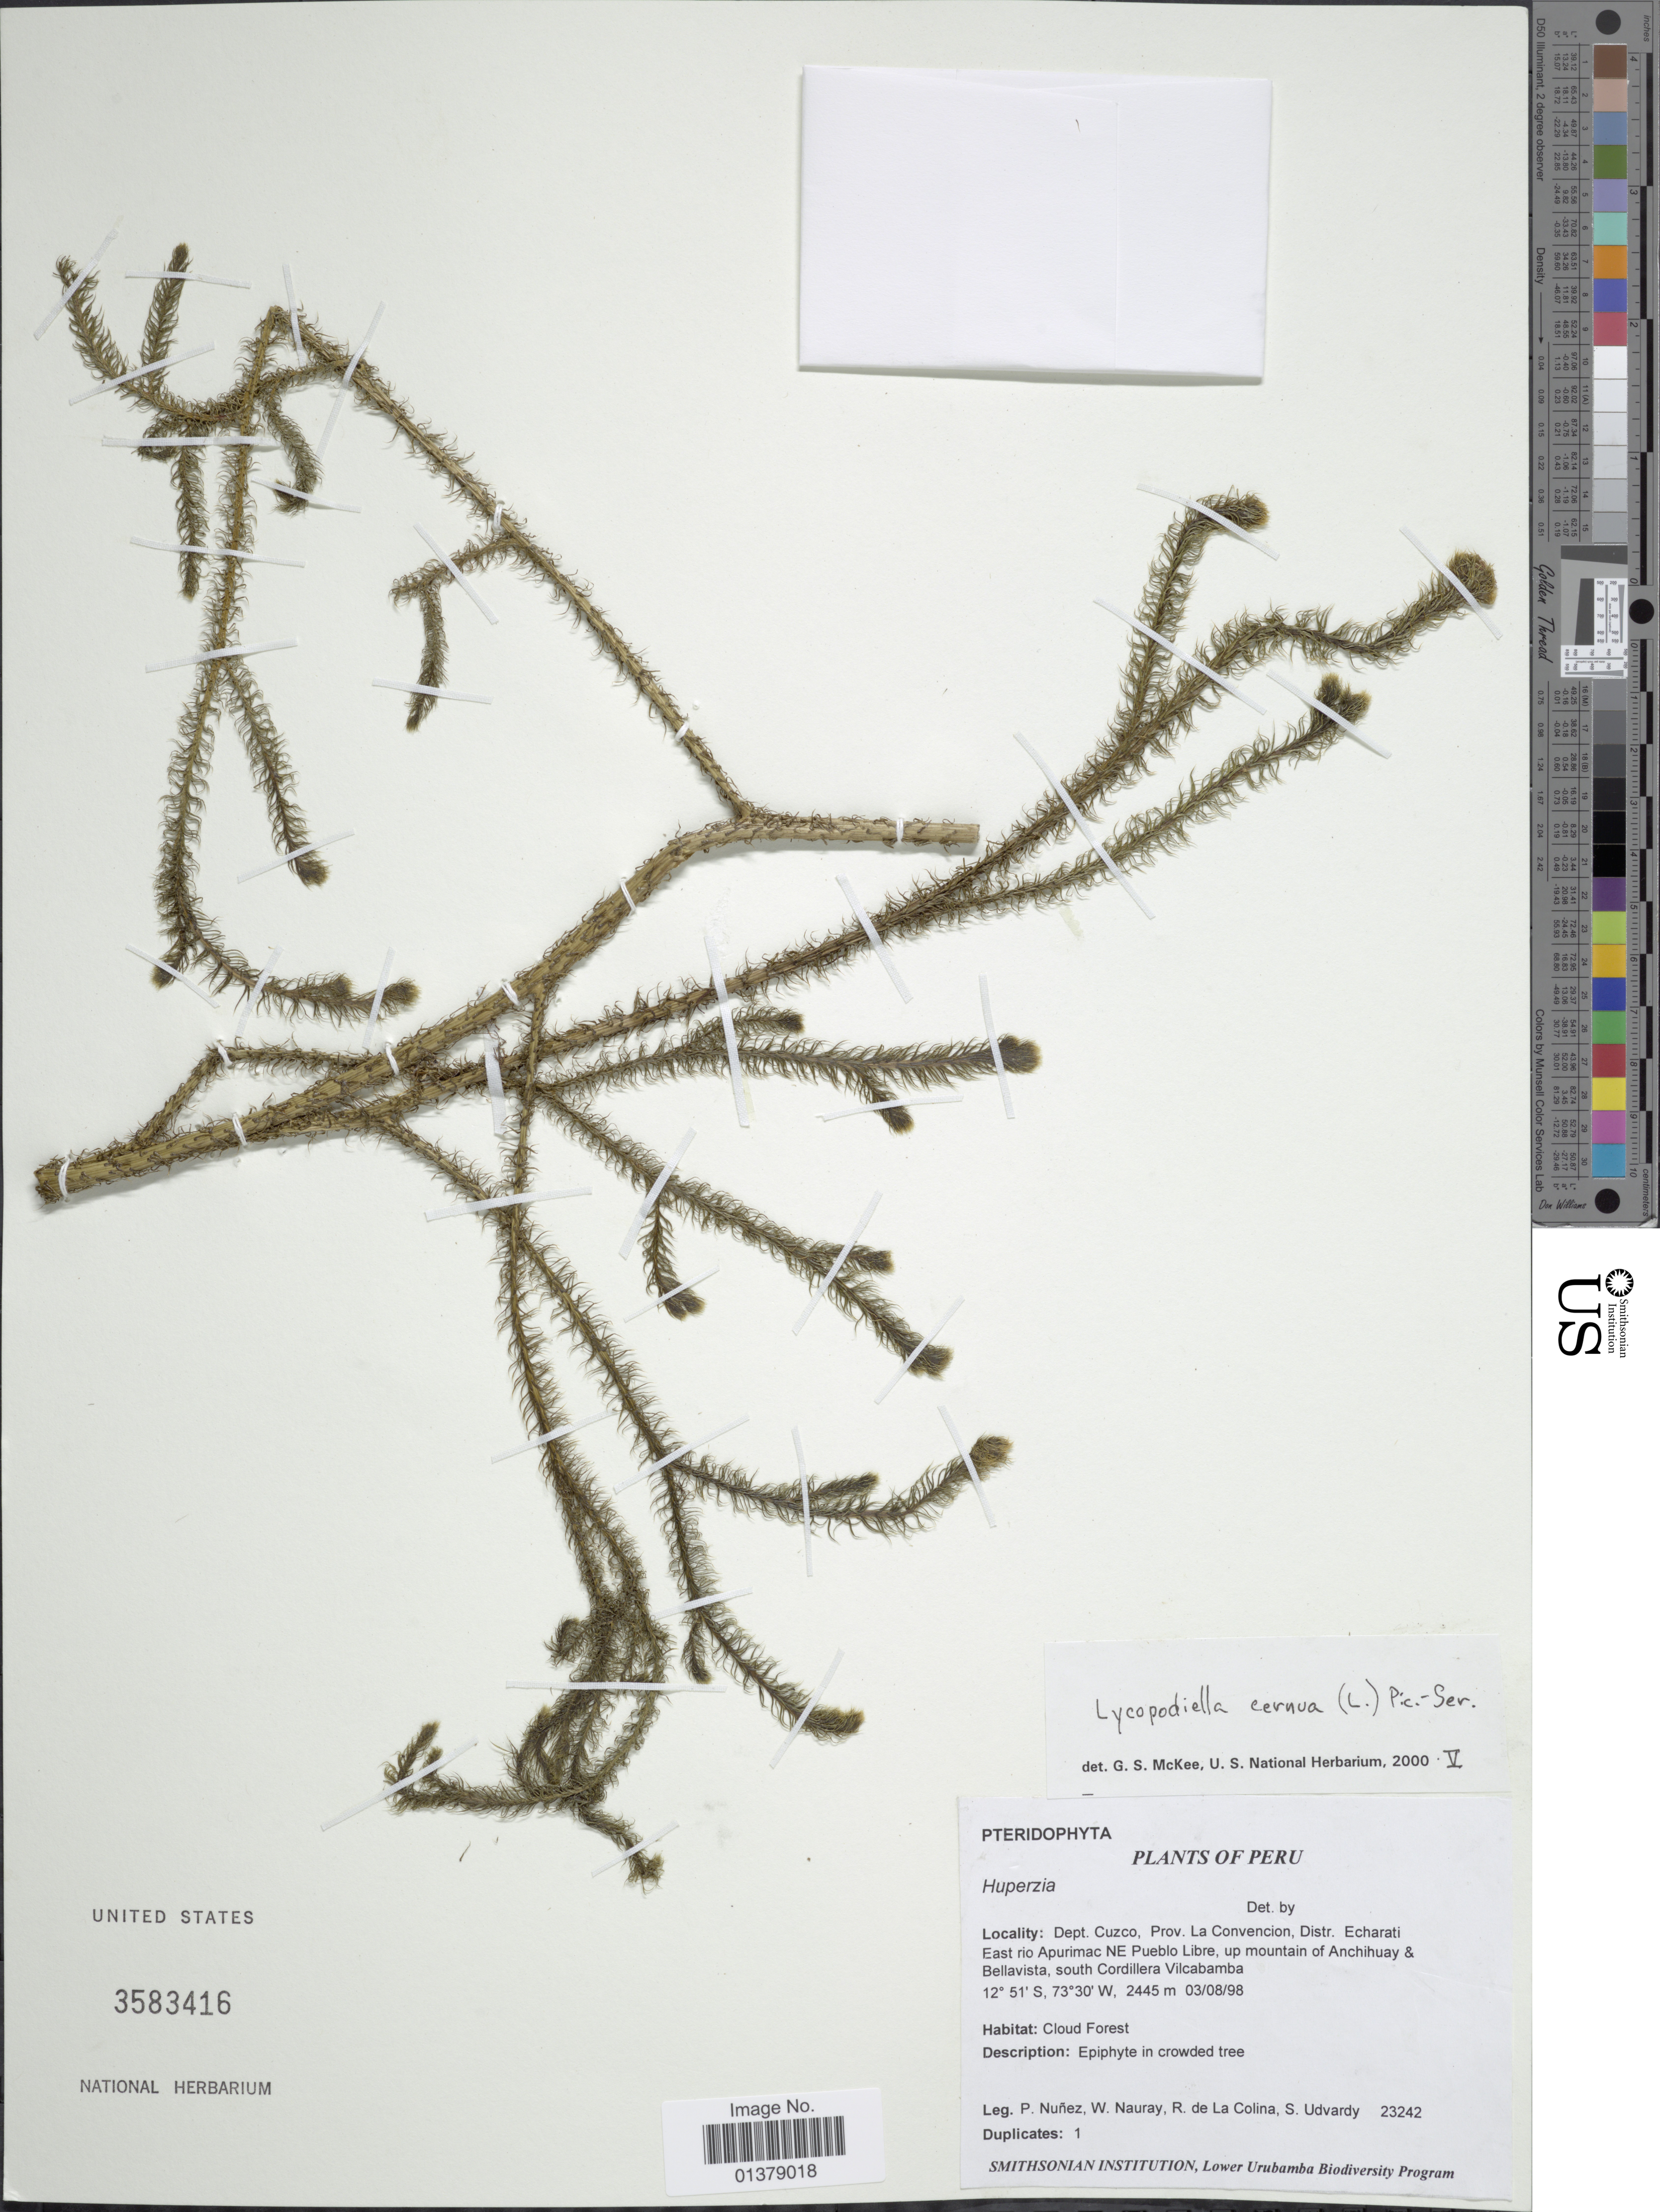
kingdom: Plantae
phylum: Tracheophyta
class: Lycopodiopsida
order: Lycopodiales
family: Lycopodiaceae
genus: Palhinhaea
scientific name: Palhinhaea cernua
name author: (L.) Vasc. & Franco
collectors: P. Nuñez V., W. Nauray, R. Colina & S. Udvardy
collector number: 23242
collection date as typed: Transcribed d/m/y: 3/8/98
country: Peru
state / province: Cusco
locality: Prov. La Convencion, Distr. Echarati East to Apurimac NE Pueblo Libre, up mountain of Anchihuay & Bellavista, south codillera Vilcabamba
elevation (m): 2445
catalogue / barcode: US 3583416